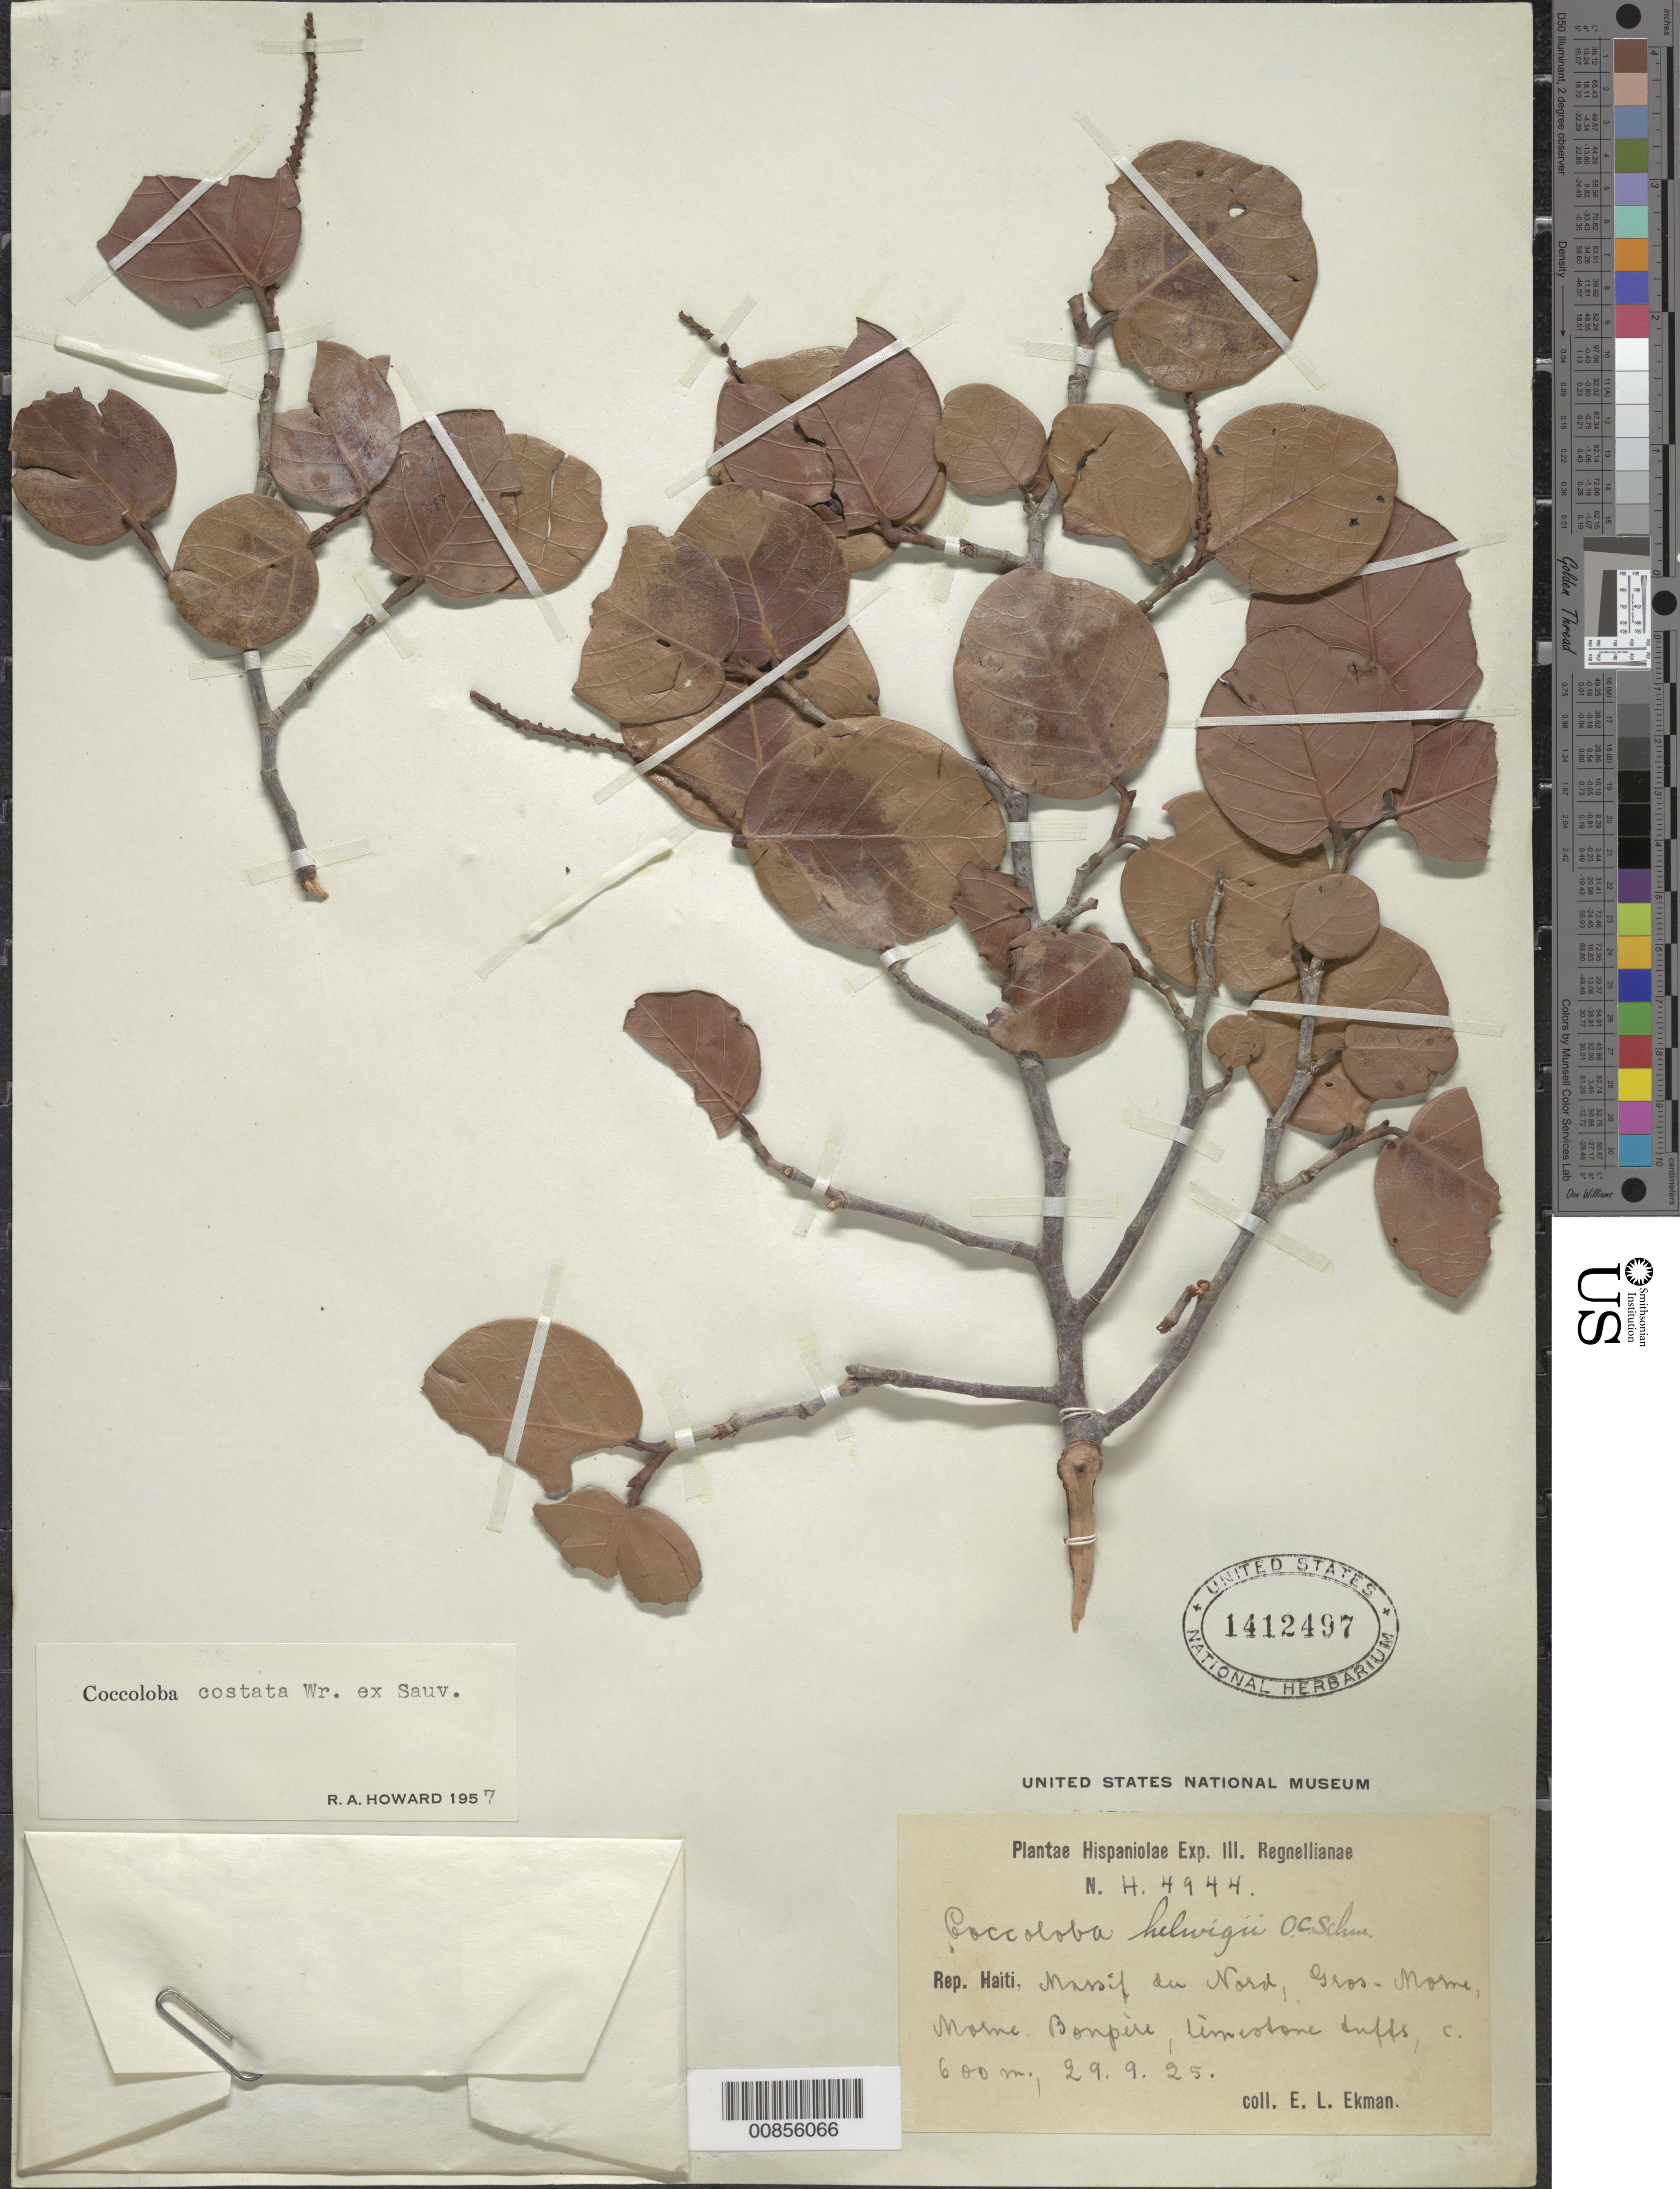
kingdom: Plantae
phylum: Tracheophyta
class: Magnoliopsida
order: Caryophyllales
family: Polygonaceae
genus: Coccoloba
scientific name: Coccoloba costata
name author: C. Wright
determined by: Howard, R. A.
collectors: E. L. Ekman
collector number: H 4944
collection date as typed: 29 Sep 1925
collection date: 1925-09-29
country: Haiti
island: Hispaniola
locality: Massif du Nord, Gros-Morne, Morne Bonpère.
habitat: Limestone tuffs.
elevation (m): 600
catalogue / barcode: US 1412497